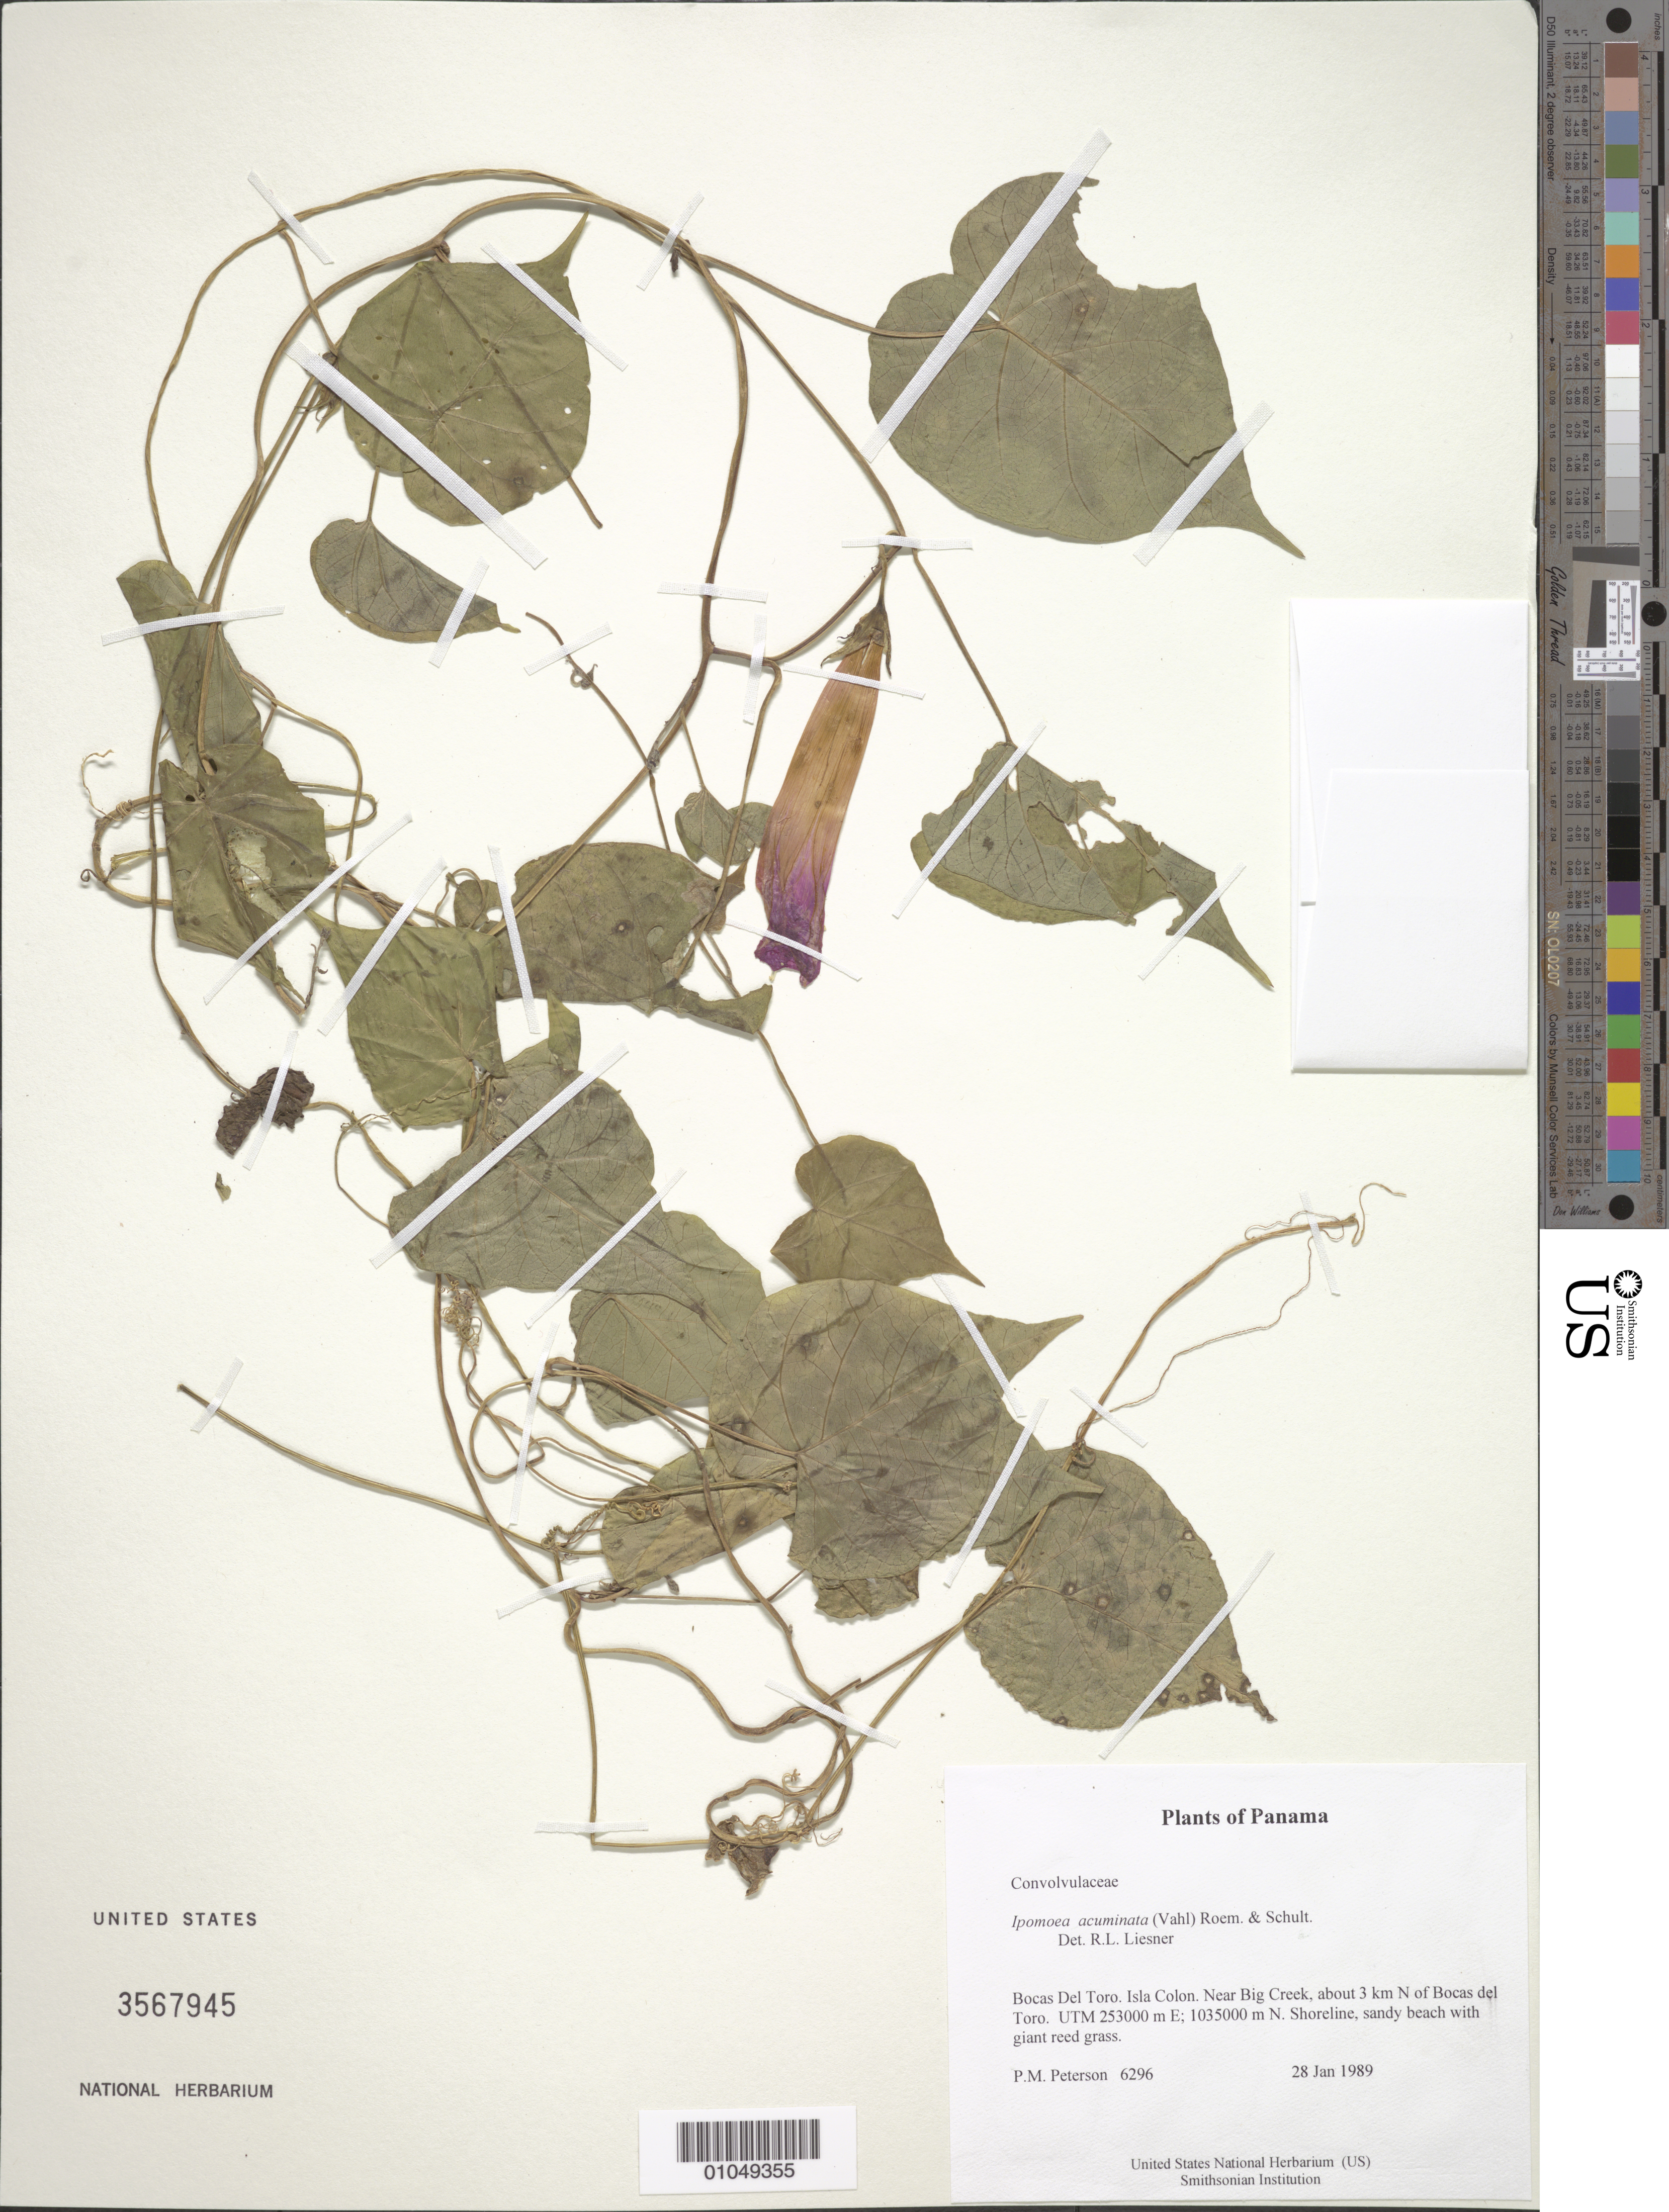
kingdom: Plantae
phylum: Tracheophyta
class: Magnoliopsida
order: Solanales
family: Convolvulaceae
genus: Ipomoea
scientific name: Ipomoea acuminata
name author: (Vahl) Roem. & Schult.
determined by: Liesner, R. L.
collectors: P. M. Peterson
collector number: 06296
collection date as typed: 28 Jan 1989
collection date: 1989-01-28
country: Panama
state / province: Bocas del Toro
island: Colón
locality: Near Big Creek, about 3 km N of Bocas del Toro. UTM 253000 m E; 1035000 m N.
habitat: Shoreline, sandy beach with giant reed grass.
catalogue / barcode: US 3567945